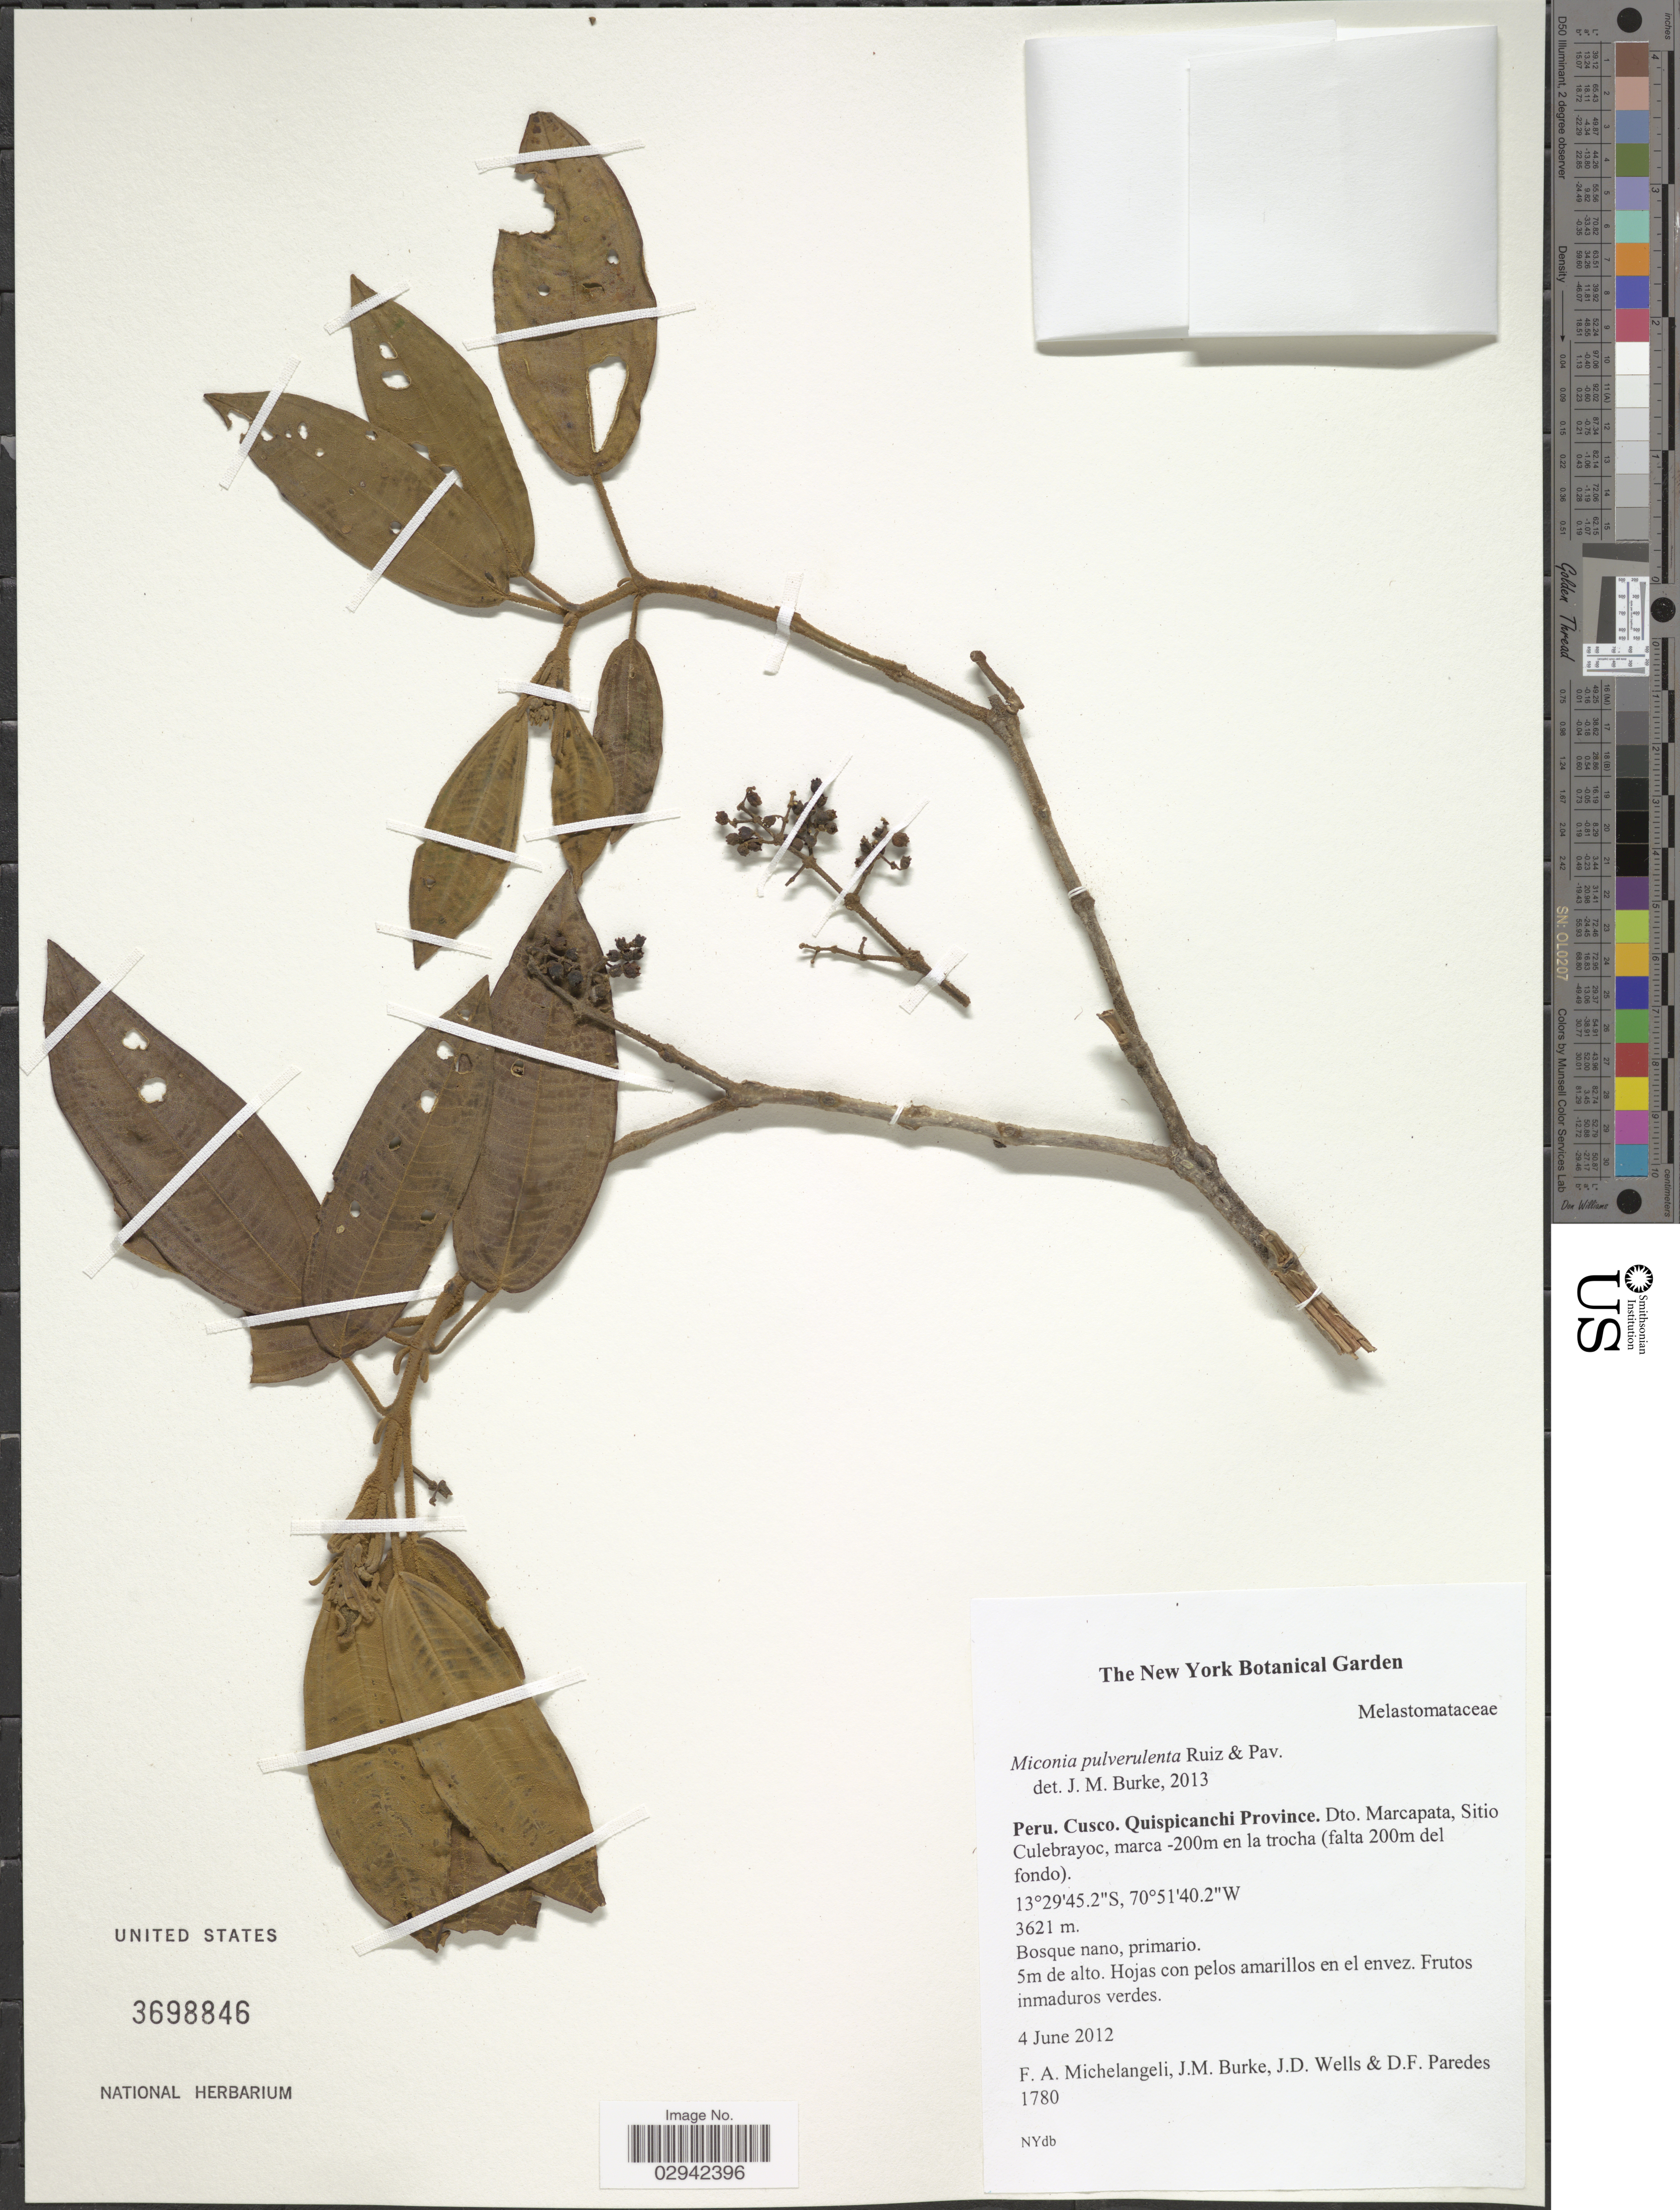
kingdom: Plantae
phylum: Tracheophyta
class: Magnoliopsida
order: Myrtales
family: Melastomataceae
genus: Miconia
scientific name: Miconia pulverulenta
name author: Ruiz & Pav.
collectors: F. A. Michelangeli, Jac. M. Burke, J. Wells & D. Paredes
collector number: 1780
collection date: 2012-06-04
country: Peru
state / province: Cusco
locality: Quispicanchi Province, Dto. Marcapata, Sitio Culebrayoc, marca-200m en la trocha (falta 200m del fondo).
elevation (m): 3621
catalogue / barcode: US 3698846